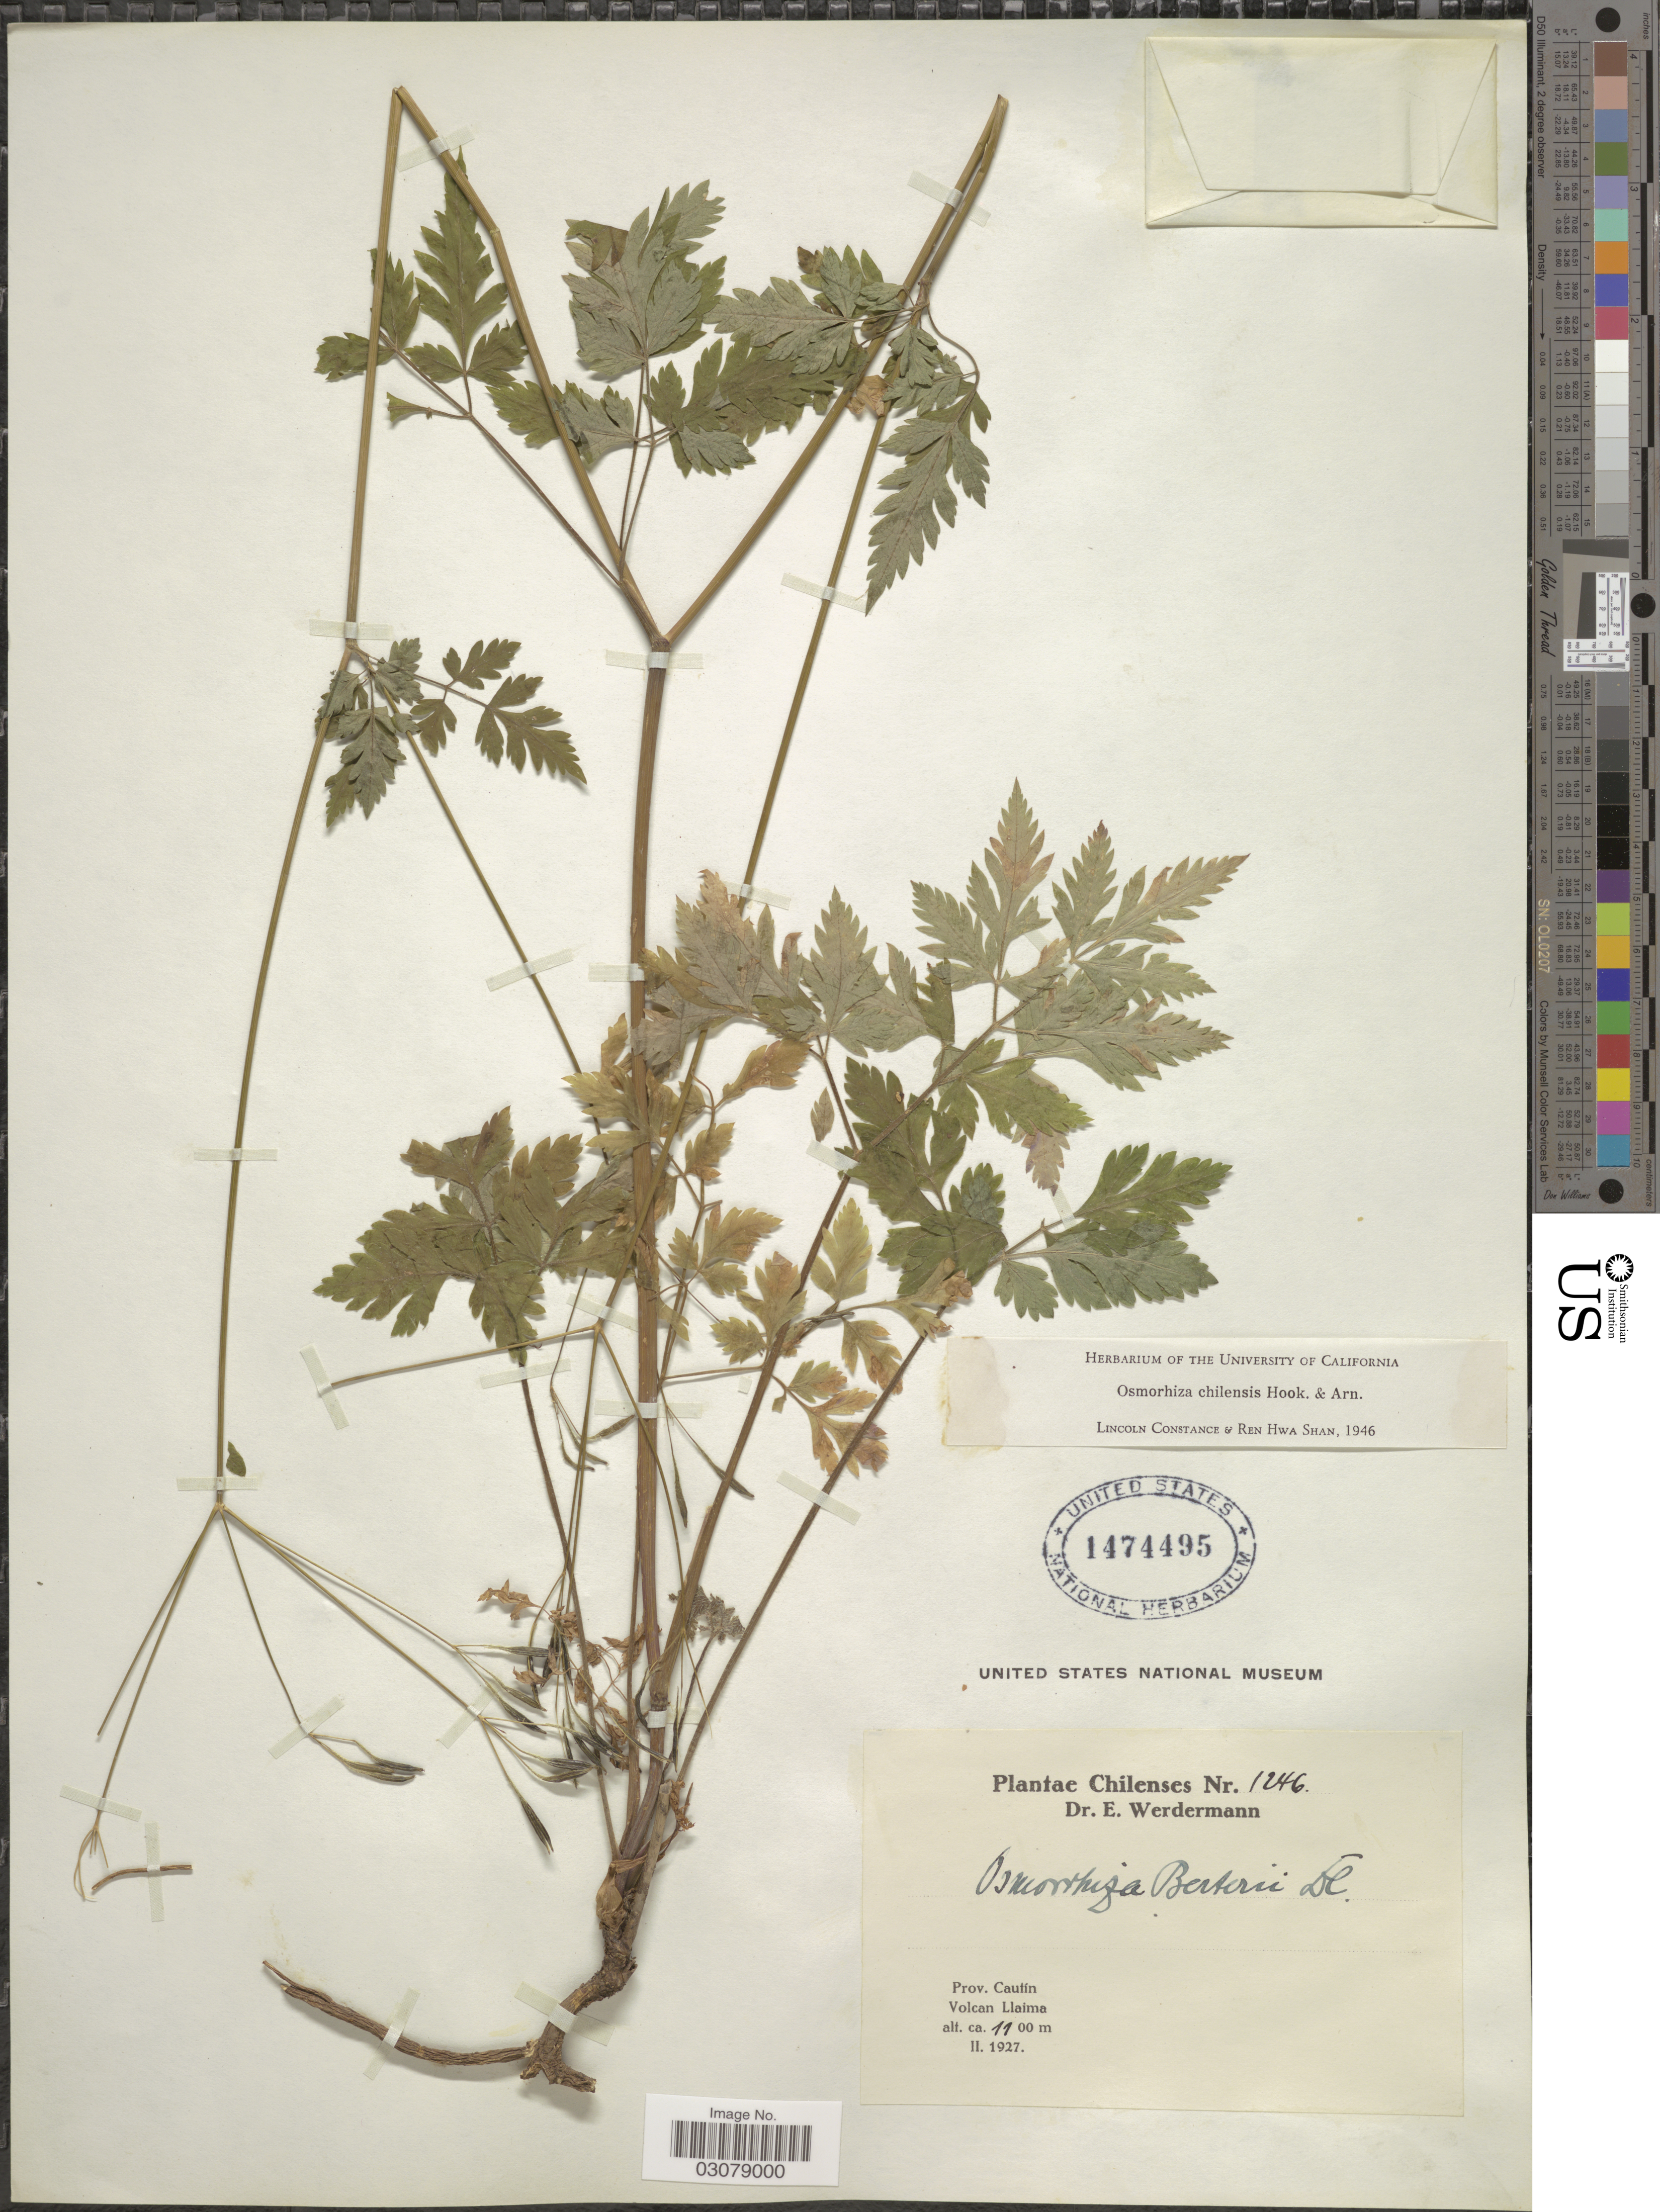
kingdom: Plantae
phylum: Tracheophyta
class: Magnoliopsida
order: Apiales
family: Apiaceae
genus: Osmorhiza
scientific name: Osmorhiza chilensis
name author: Hook. & Arn.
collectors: E. Werdermann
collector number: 1246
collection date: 1927-02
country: Chile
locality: Prov. Caulín, Volcan Llaima.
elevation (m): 1100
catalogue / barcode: US 1474495